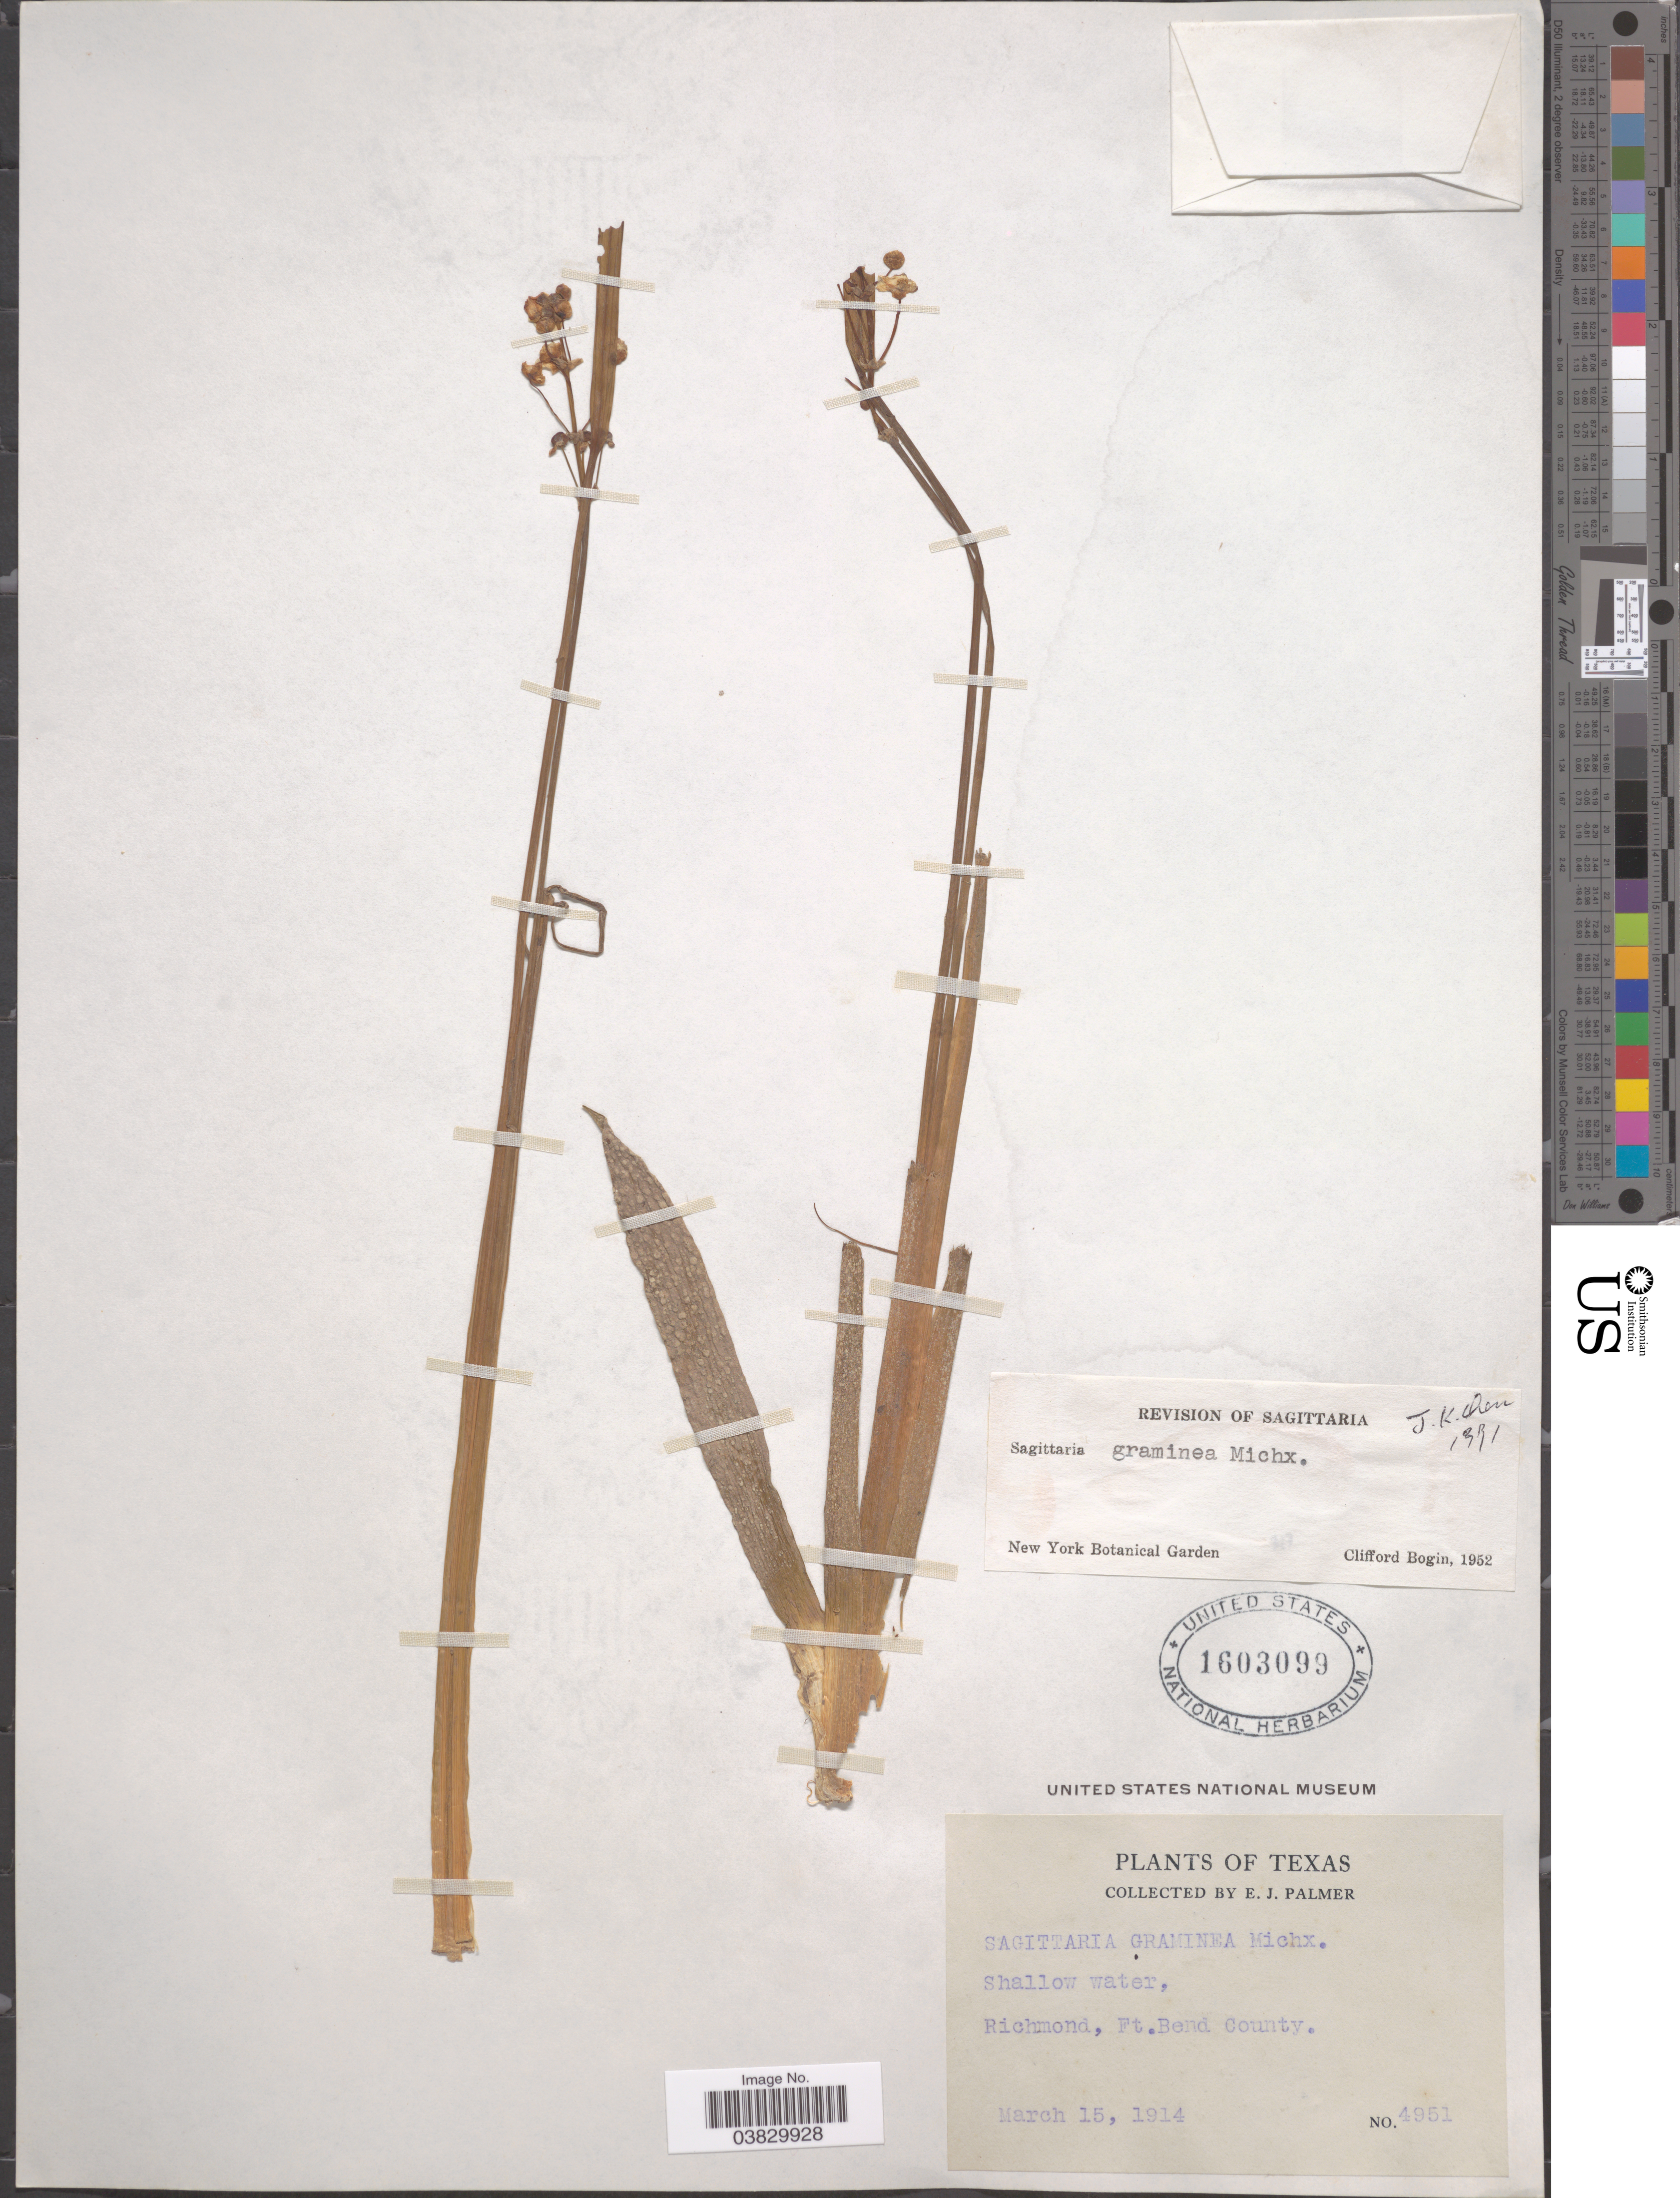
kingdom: Plantae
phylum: Tracheophyta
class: Liliopsida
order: Alismatales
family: Alismataceae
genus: Sagittaria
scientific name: Sagittaria graminea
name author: Michx.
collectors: E. J. Palmer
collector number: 4951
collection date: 1914-03-15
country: United States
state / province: Texas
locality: Richmond, Ft. Bend County.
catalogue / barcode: US 1603099